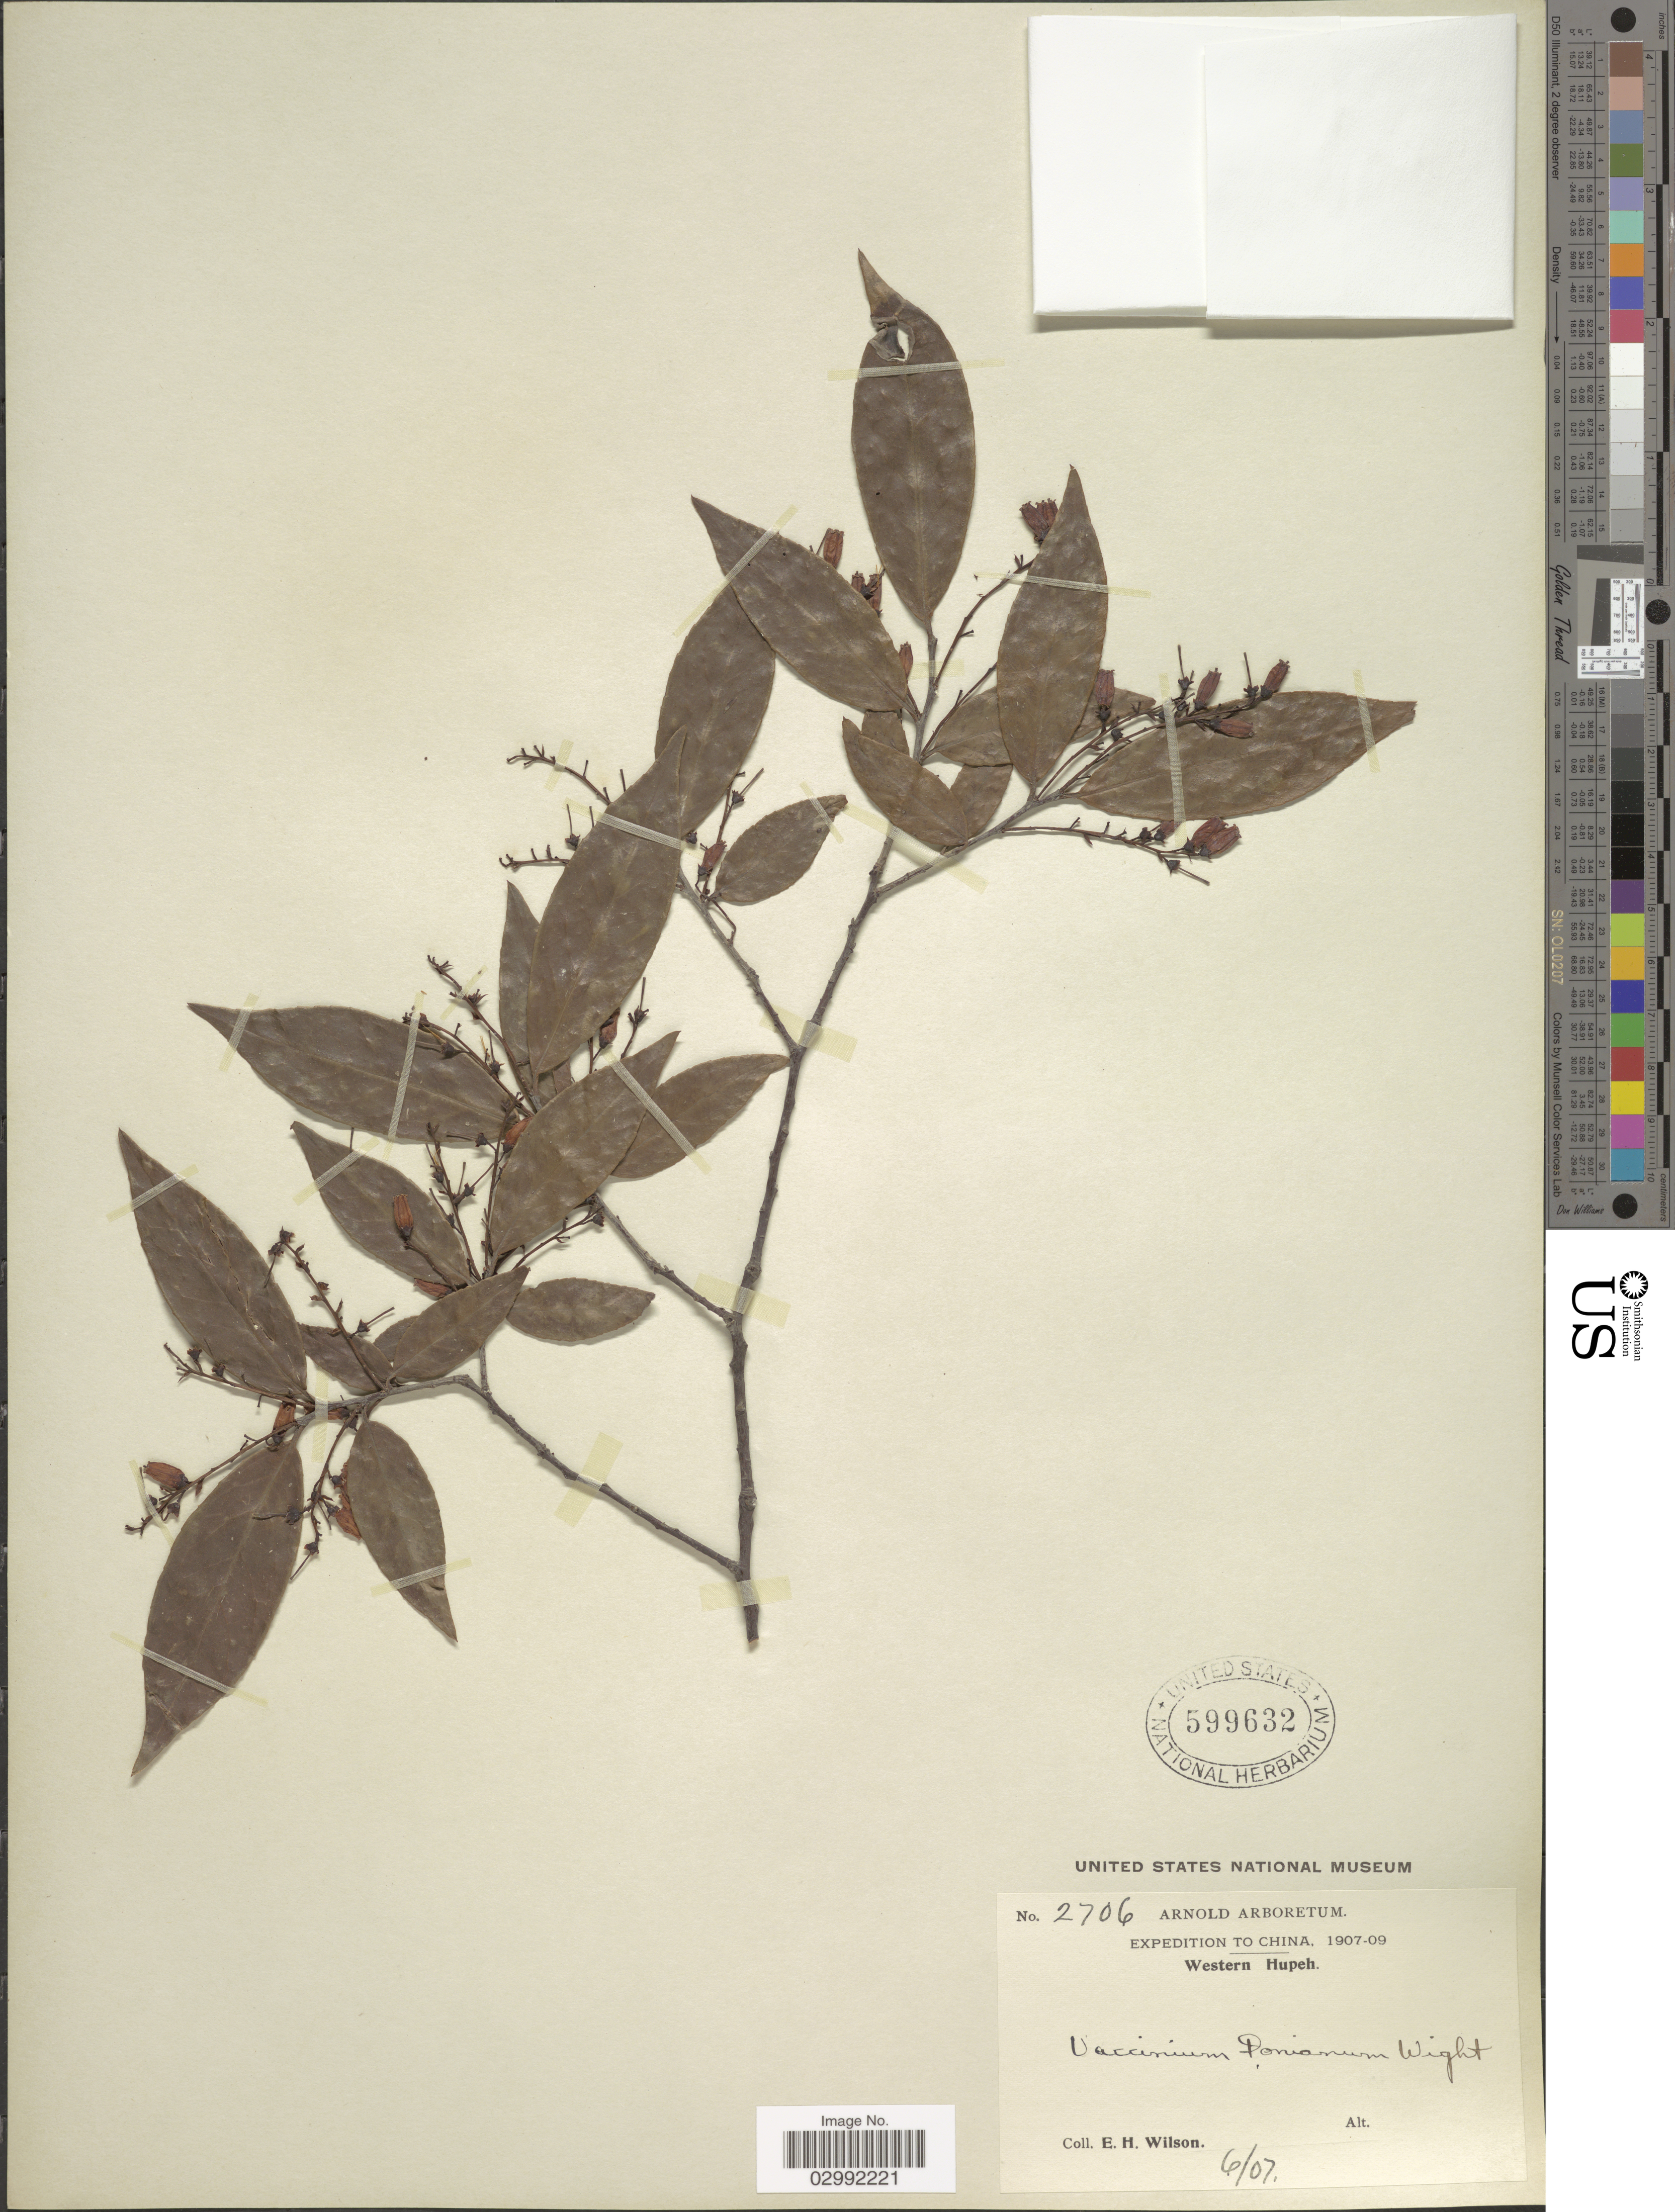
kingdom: Plantae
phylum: Tracheophyta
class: Magnoliopsida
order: Ericales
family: Ericaceae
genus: Vaccinium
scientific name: Vaccinium sprengelii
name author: (G. Don) Sleumer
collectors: E. Wilson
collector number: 2706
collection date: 1907-06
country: China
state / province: Hubei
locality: Western Hupeh.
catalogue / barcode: US 599632